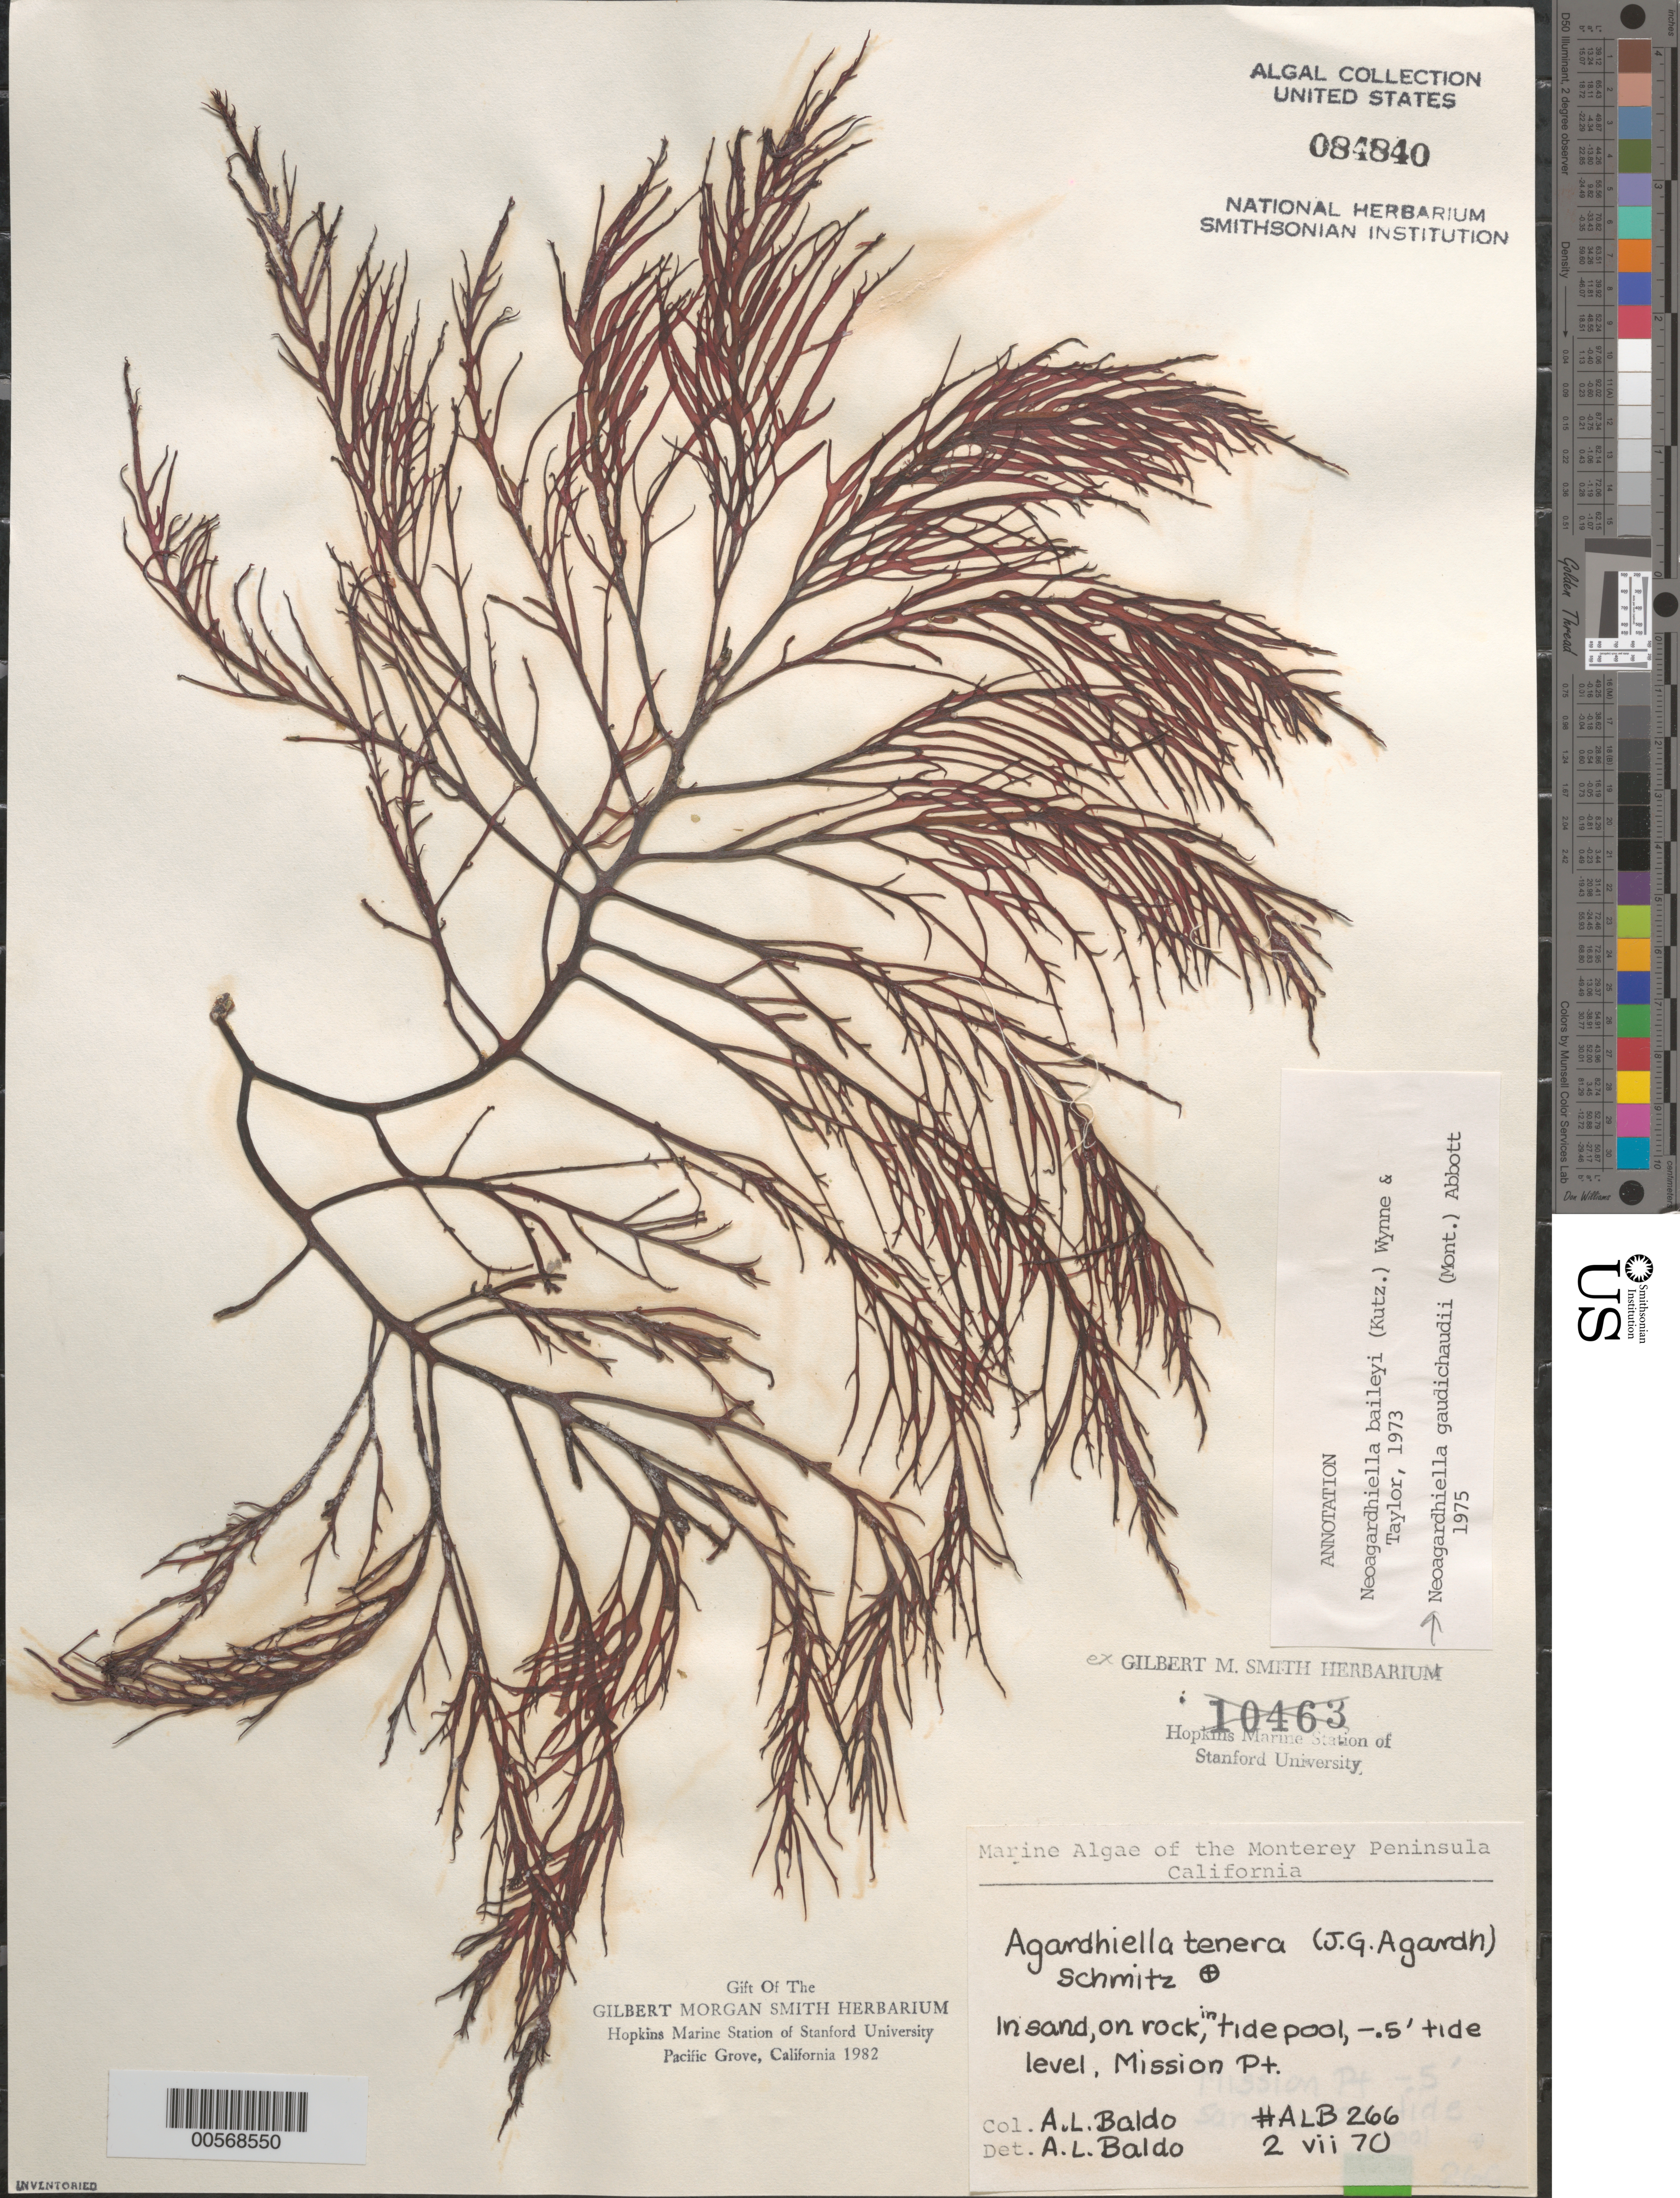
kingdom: Plantae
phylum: Rhodophyta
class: Florideophyceae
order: Gigartinales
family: Solieriaceae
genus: Sarcodiotheca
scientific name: Sarcodiotheca gaudichaudii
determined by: Algae name updating Project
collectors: A. Baldo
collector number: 266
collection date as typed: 02 Jul 1970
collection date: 1970-07-02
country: United States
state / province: California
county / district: Monterey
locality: Mission Point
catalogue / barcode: US 84840